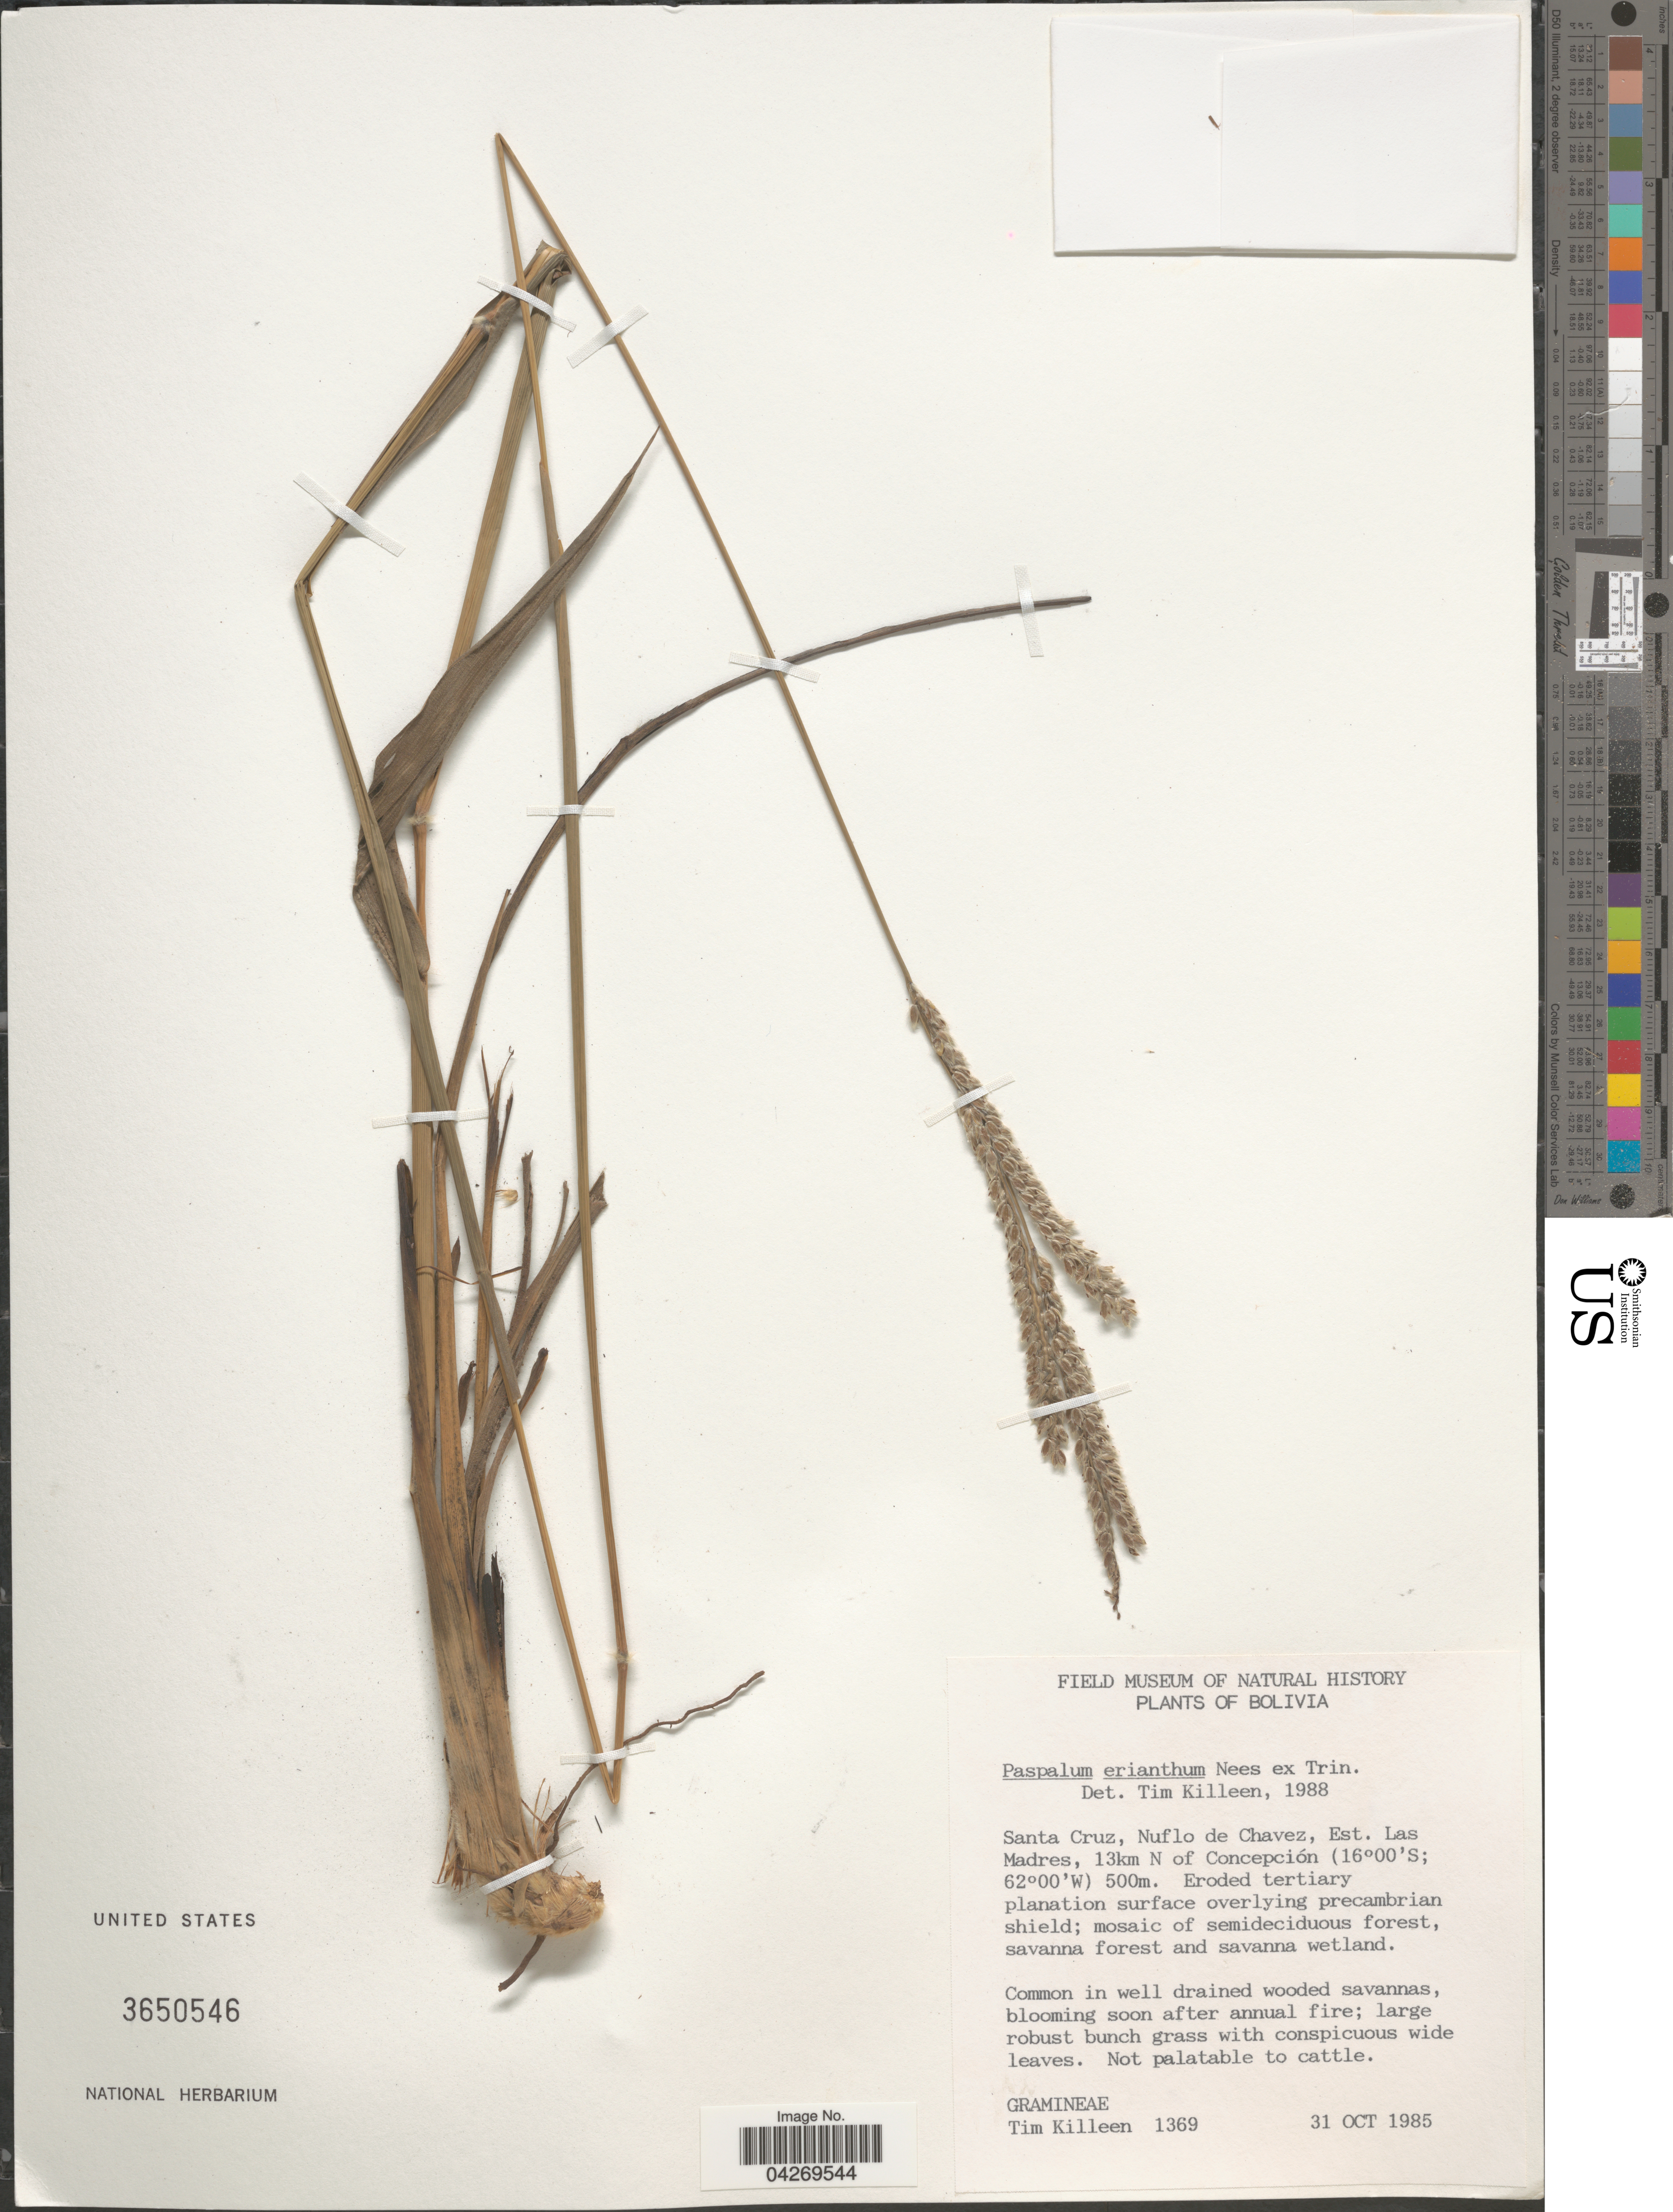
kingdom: Plantae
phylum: Tracheophyta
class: Liliopsida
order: Poales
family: Poaceae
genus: Paspalum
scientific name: Paspalum erianthum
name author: Nees ex Trin.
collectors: T. J. Killeen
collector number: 1369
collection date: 1985-10-31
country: Bolivia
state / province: Santa Cruz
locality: Nuflo de Chavez, Est. Las Madres, 13km N of Concepción.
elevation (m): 500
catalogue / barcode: US 3650546